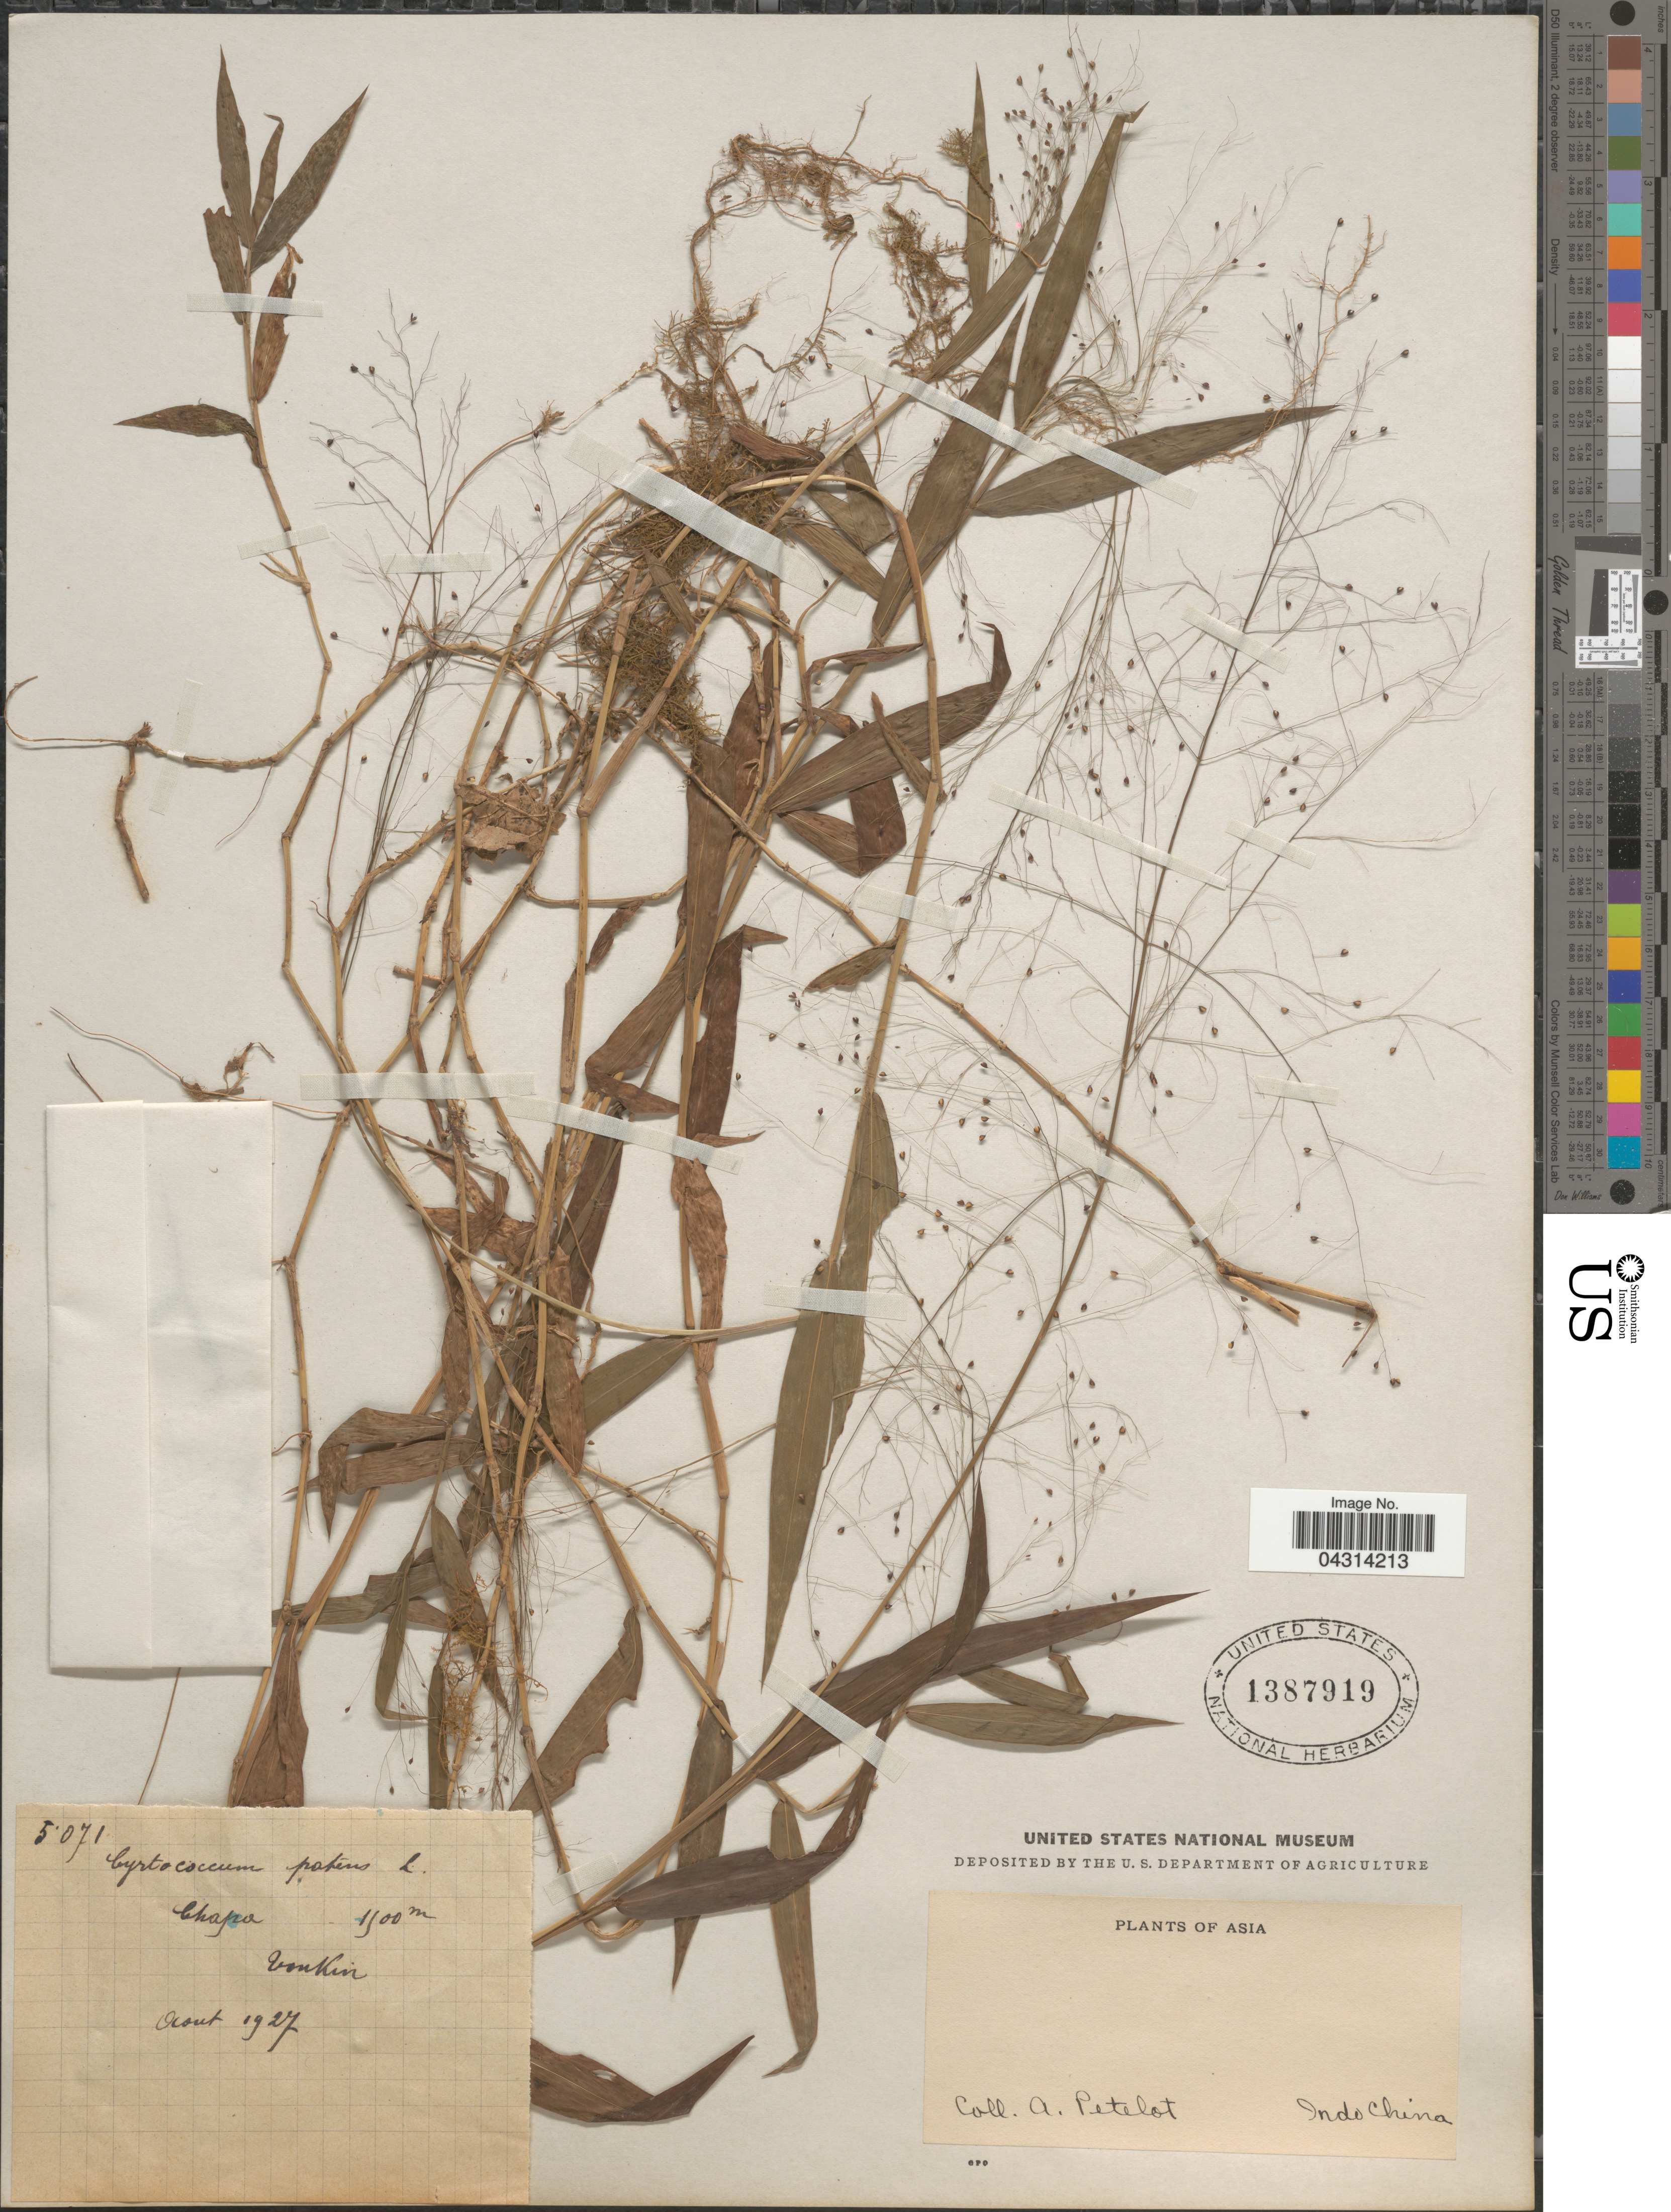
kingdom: Plantae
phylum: Tracheophyta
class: Liliopsida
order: Poales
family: Poaceae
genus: Cyrtococcum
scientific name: Cyrtococcum patens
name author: (L.) A. Camus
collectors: A. Petelot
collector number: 5071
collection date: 1927-08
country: Vietnam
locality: Asia. Indo China. Chapa. Tonkin.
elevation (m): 1500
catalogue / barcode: US 1387919